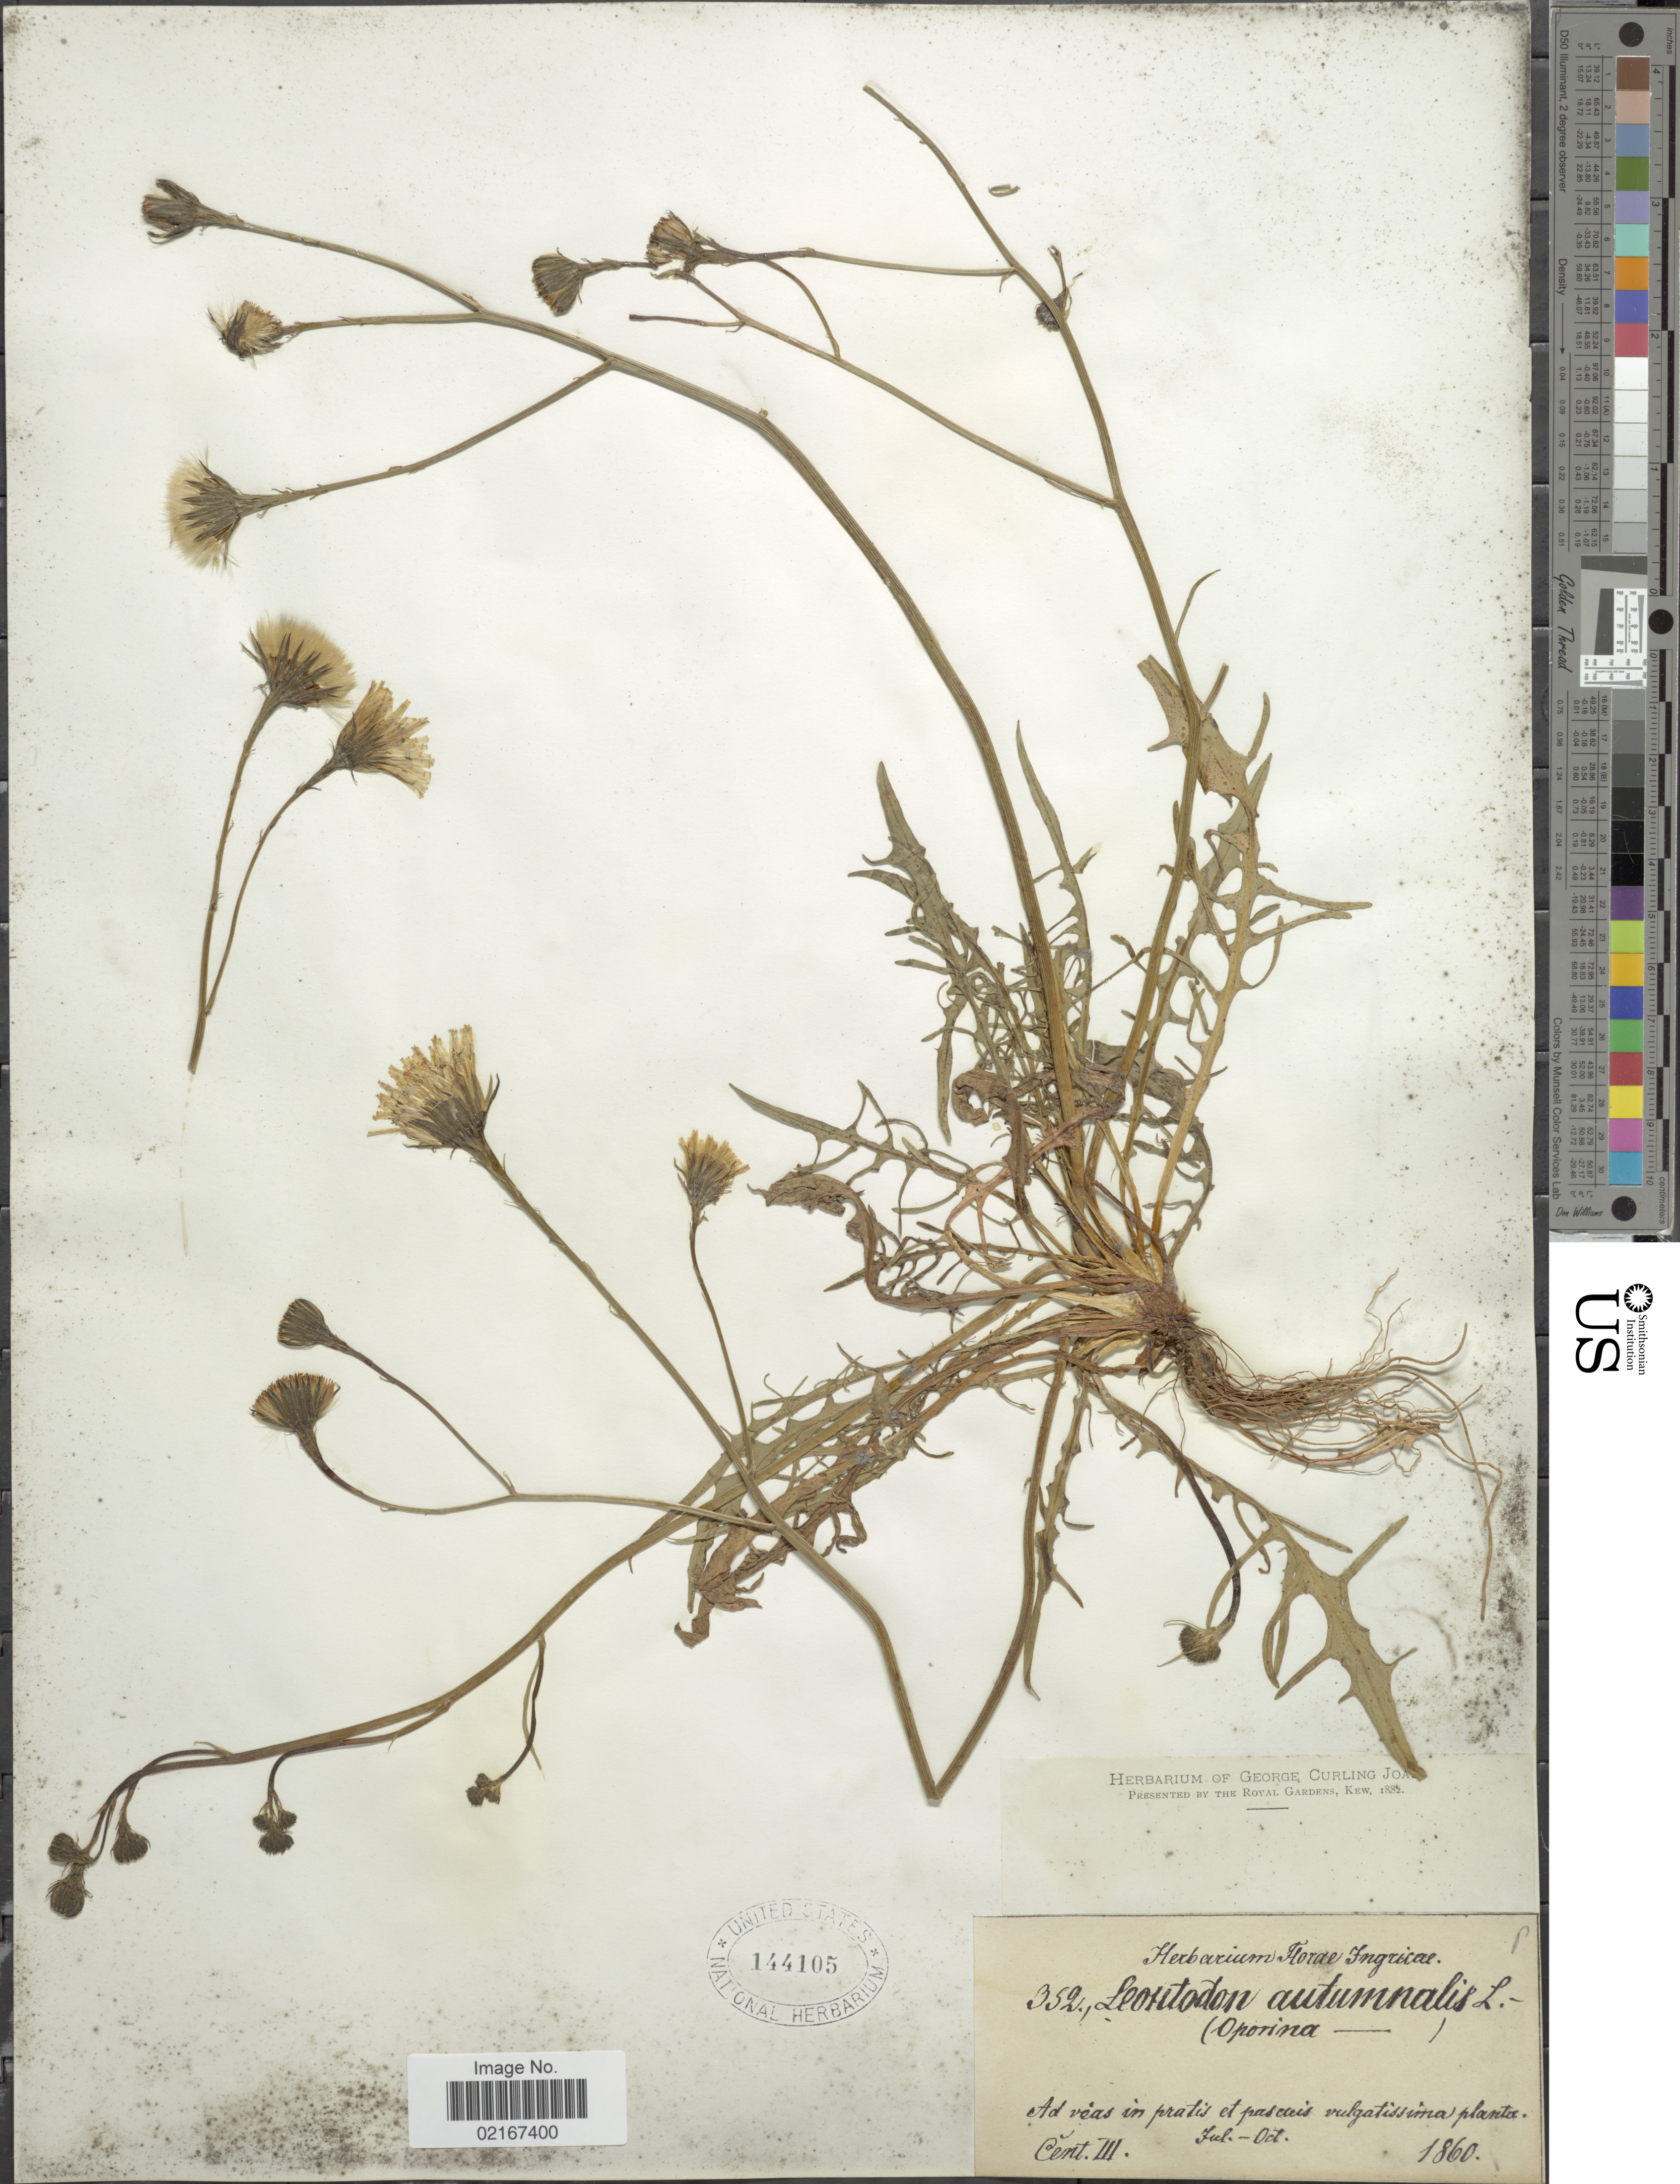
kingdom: Plantae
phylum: Tracheophyta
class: Magnoliopsida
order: Asterales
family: Asteraceae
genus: Leontodon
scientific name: Leontodon autumnalis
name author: L.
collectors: ex herb. George Curling Joad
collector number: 352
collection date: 1860-07/1860-10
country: Russian Federation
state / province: St. Petersburg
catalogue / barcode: US 144105